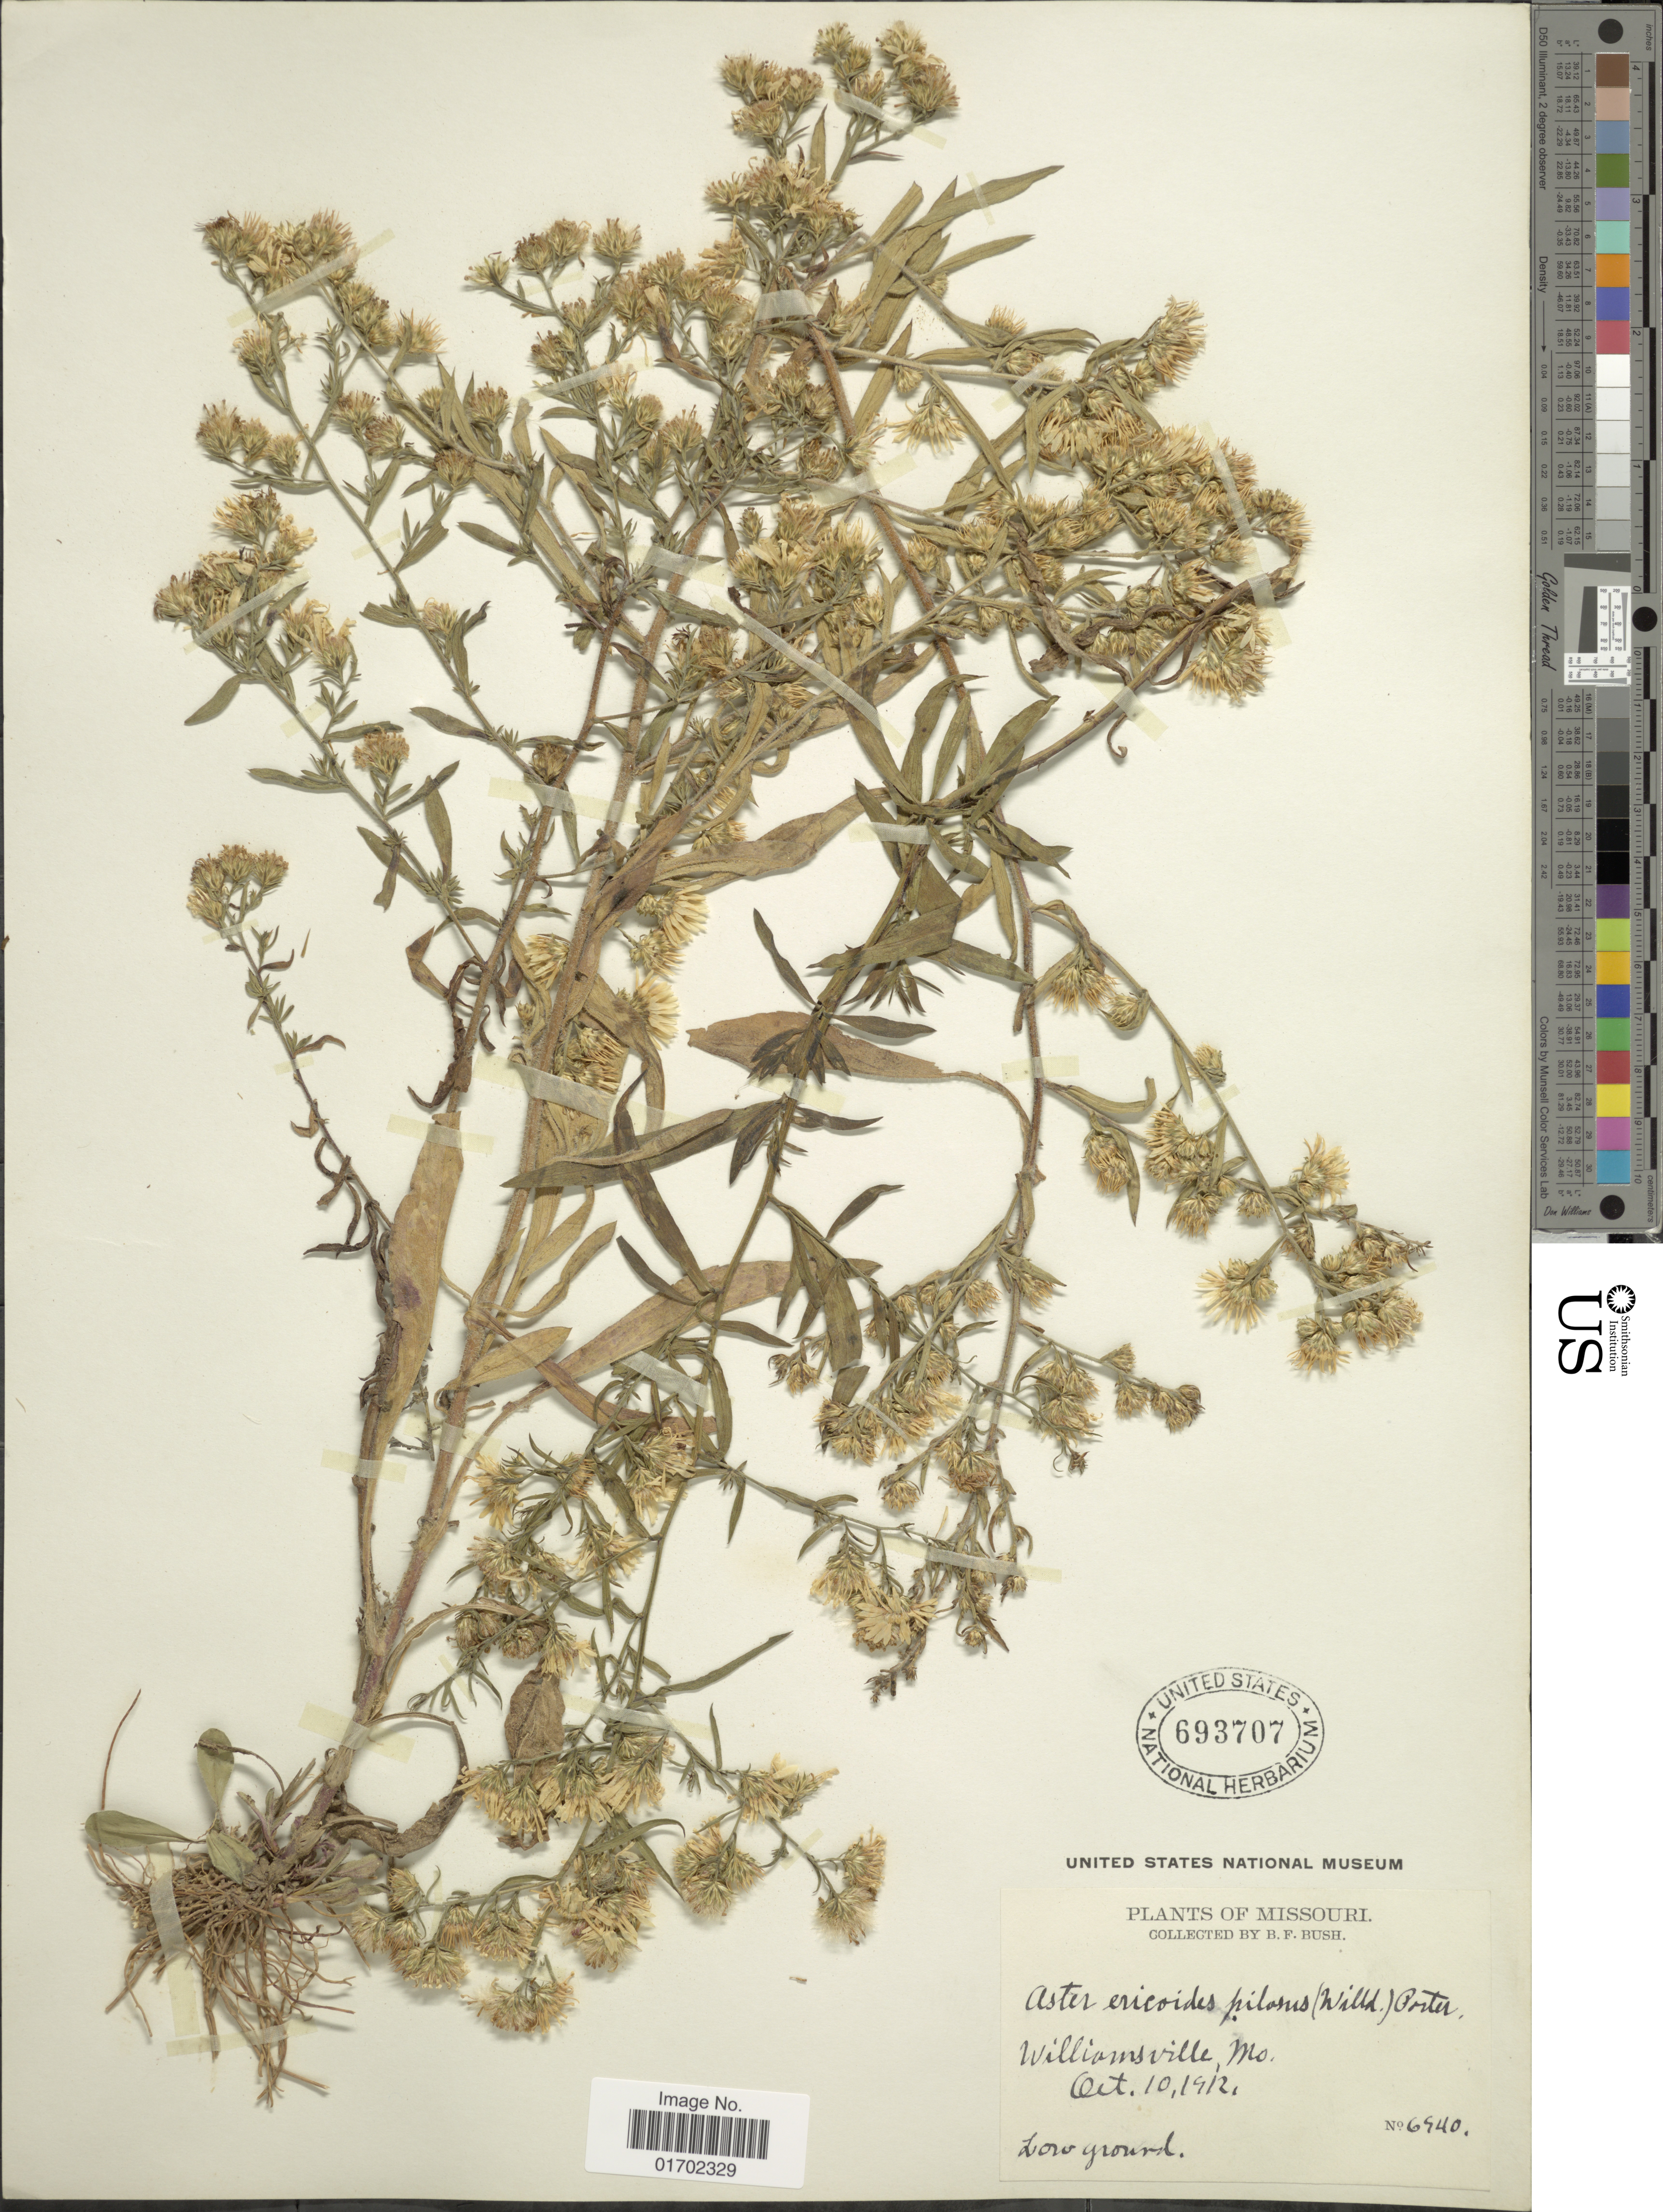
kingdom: Plantae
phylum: Tracheophyta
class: Magnoliopsida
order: Asterales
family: Asteraceae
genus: Symphyotrichum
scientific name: Symphyotrichum pilosum var. pilosum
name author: (Willd.) G.L. Nesom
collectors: B. F. Bush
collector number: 6940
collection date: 1912-10-10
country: United States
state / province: Missouri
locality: Williamsville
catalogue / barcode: US 693707